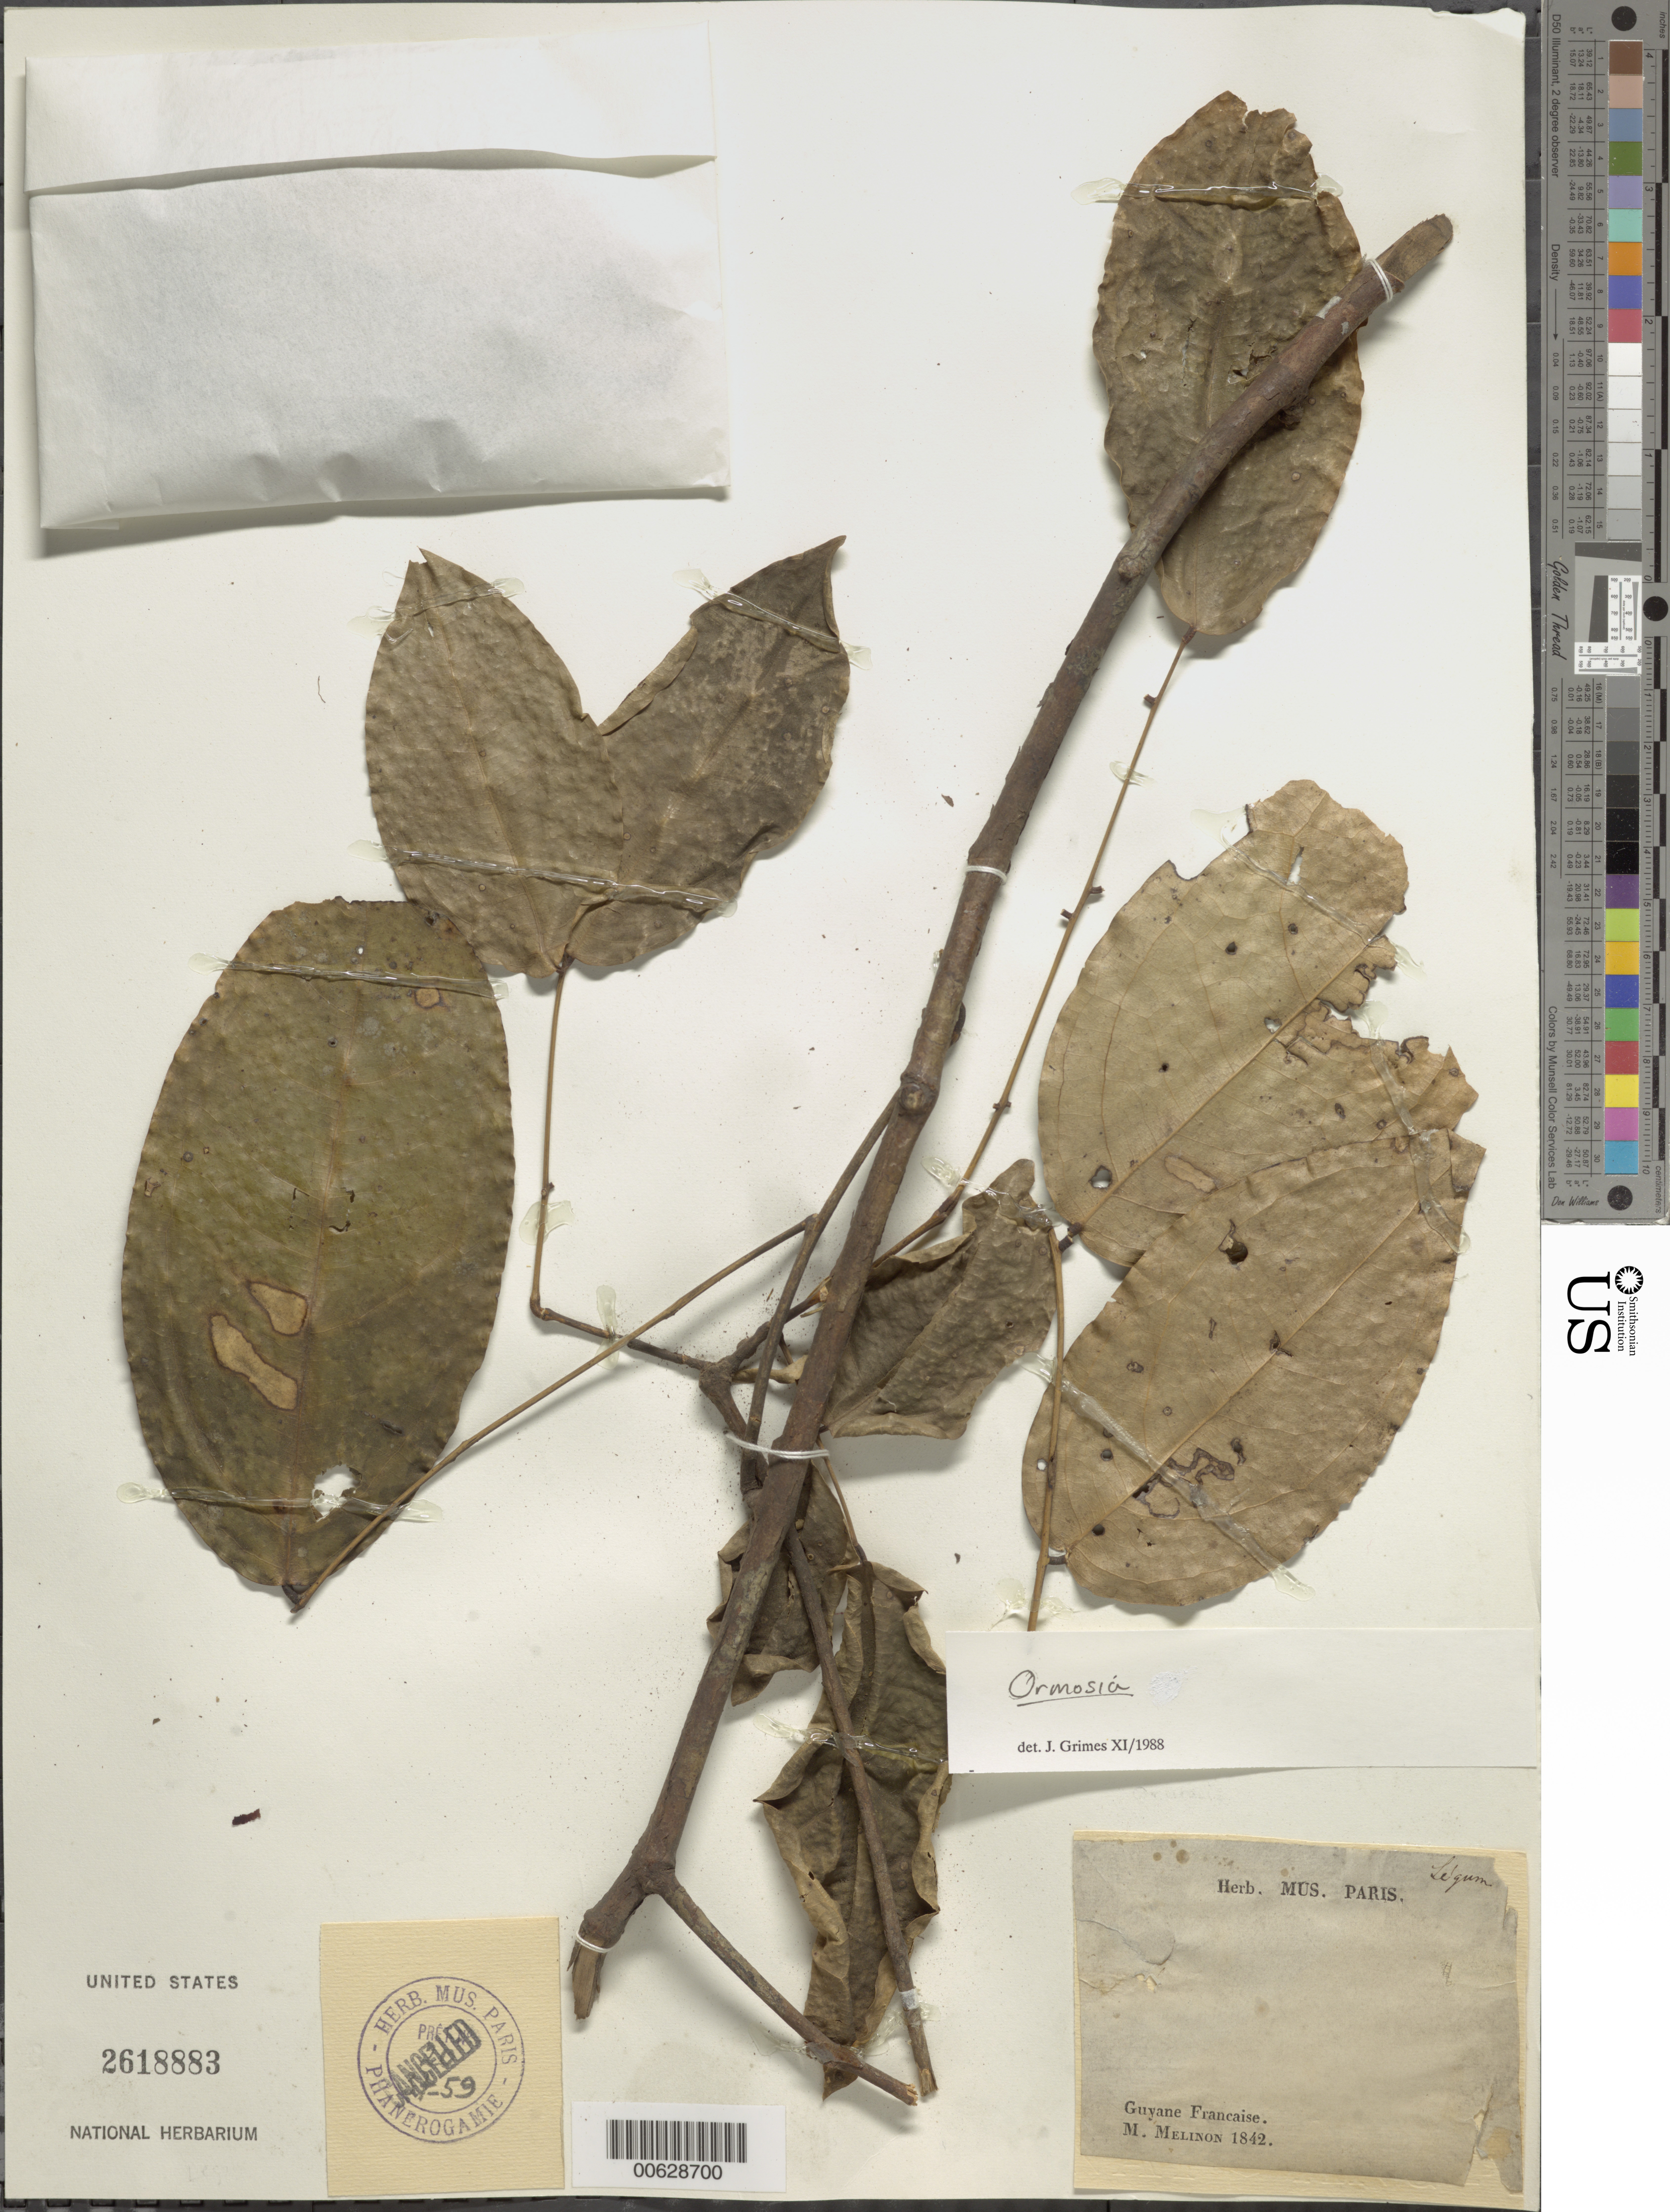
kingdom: Plantae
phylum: Tracheophyta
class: Magnoliopsida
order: Fabales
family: Fabaceae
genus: Ormosia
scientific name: Ormosia sp.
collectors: E. Mélinon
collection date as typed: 1842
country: French Guiana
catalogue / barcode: US 2618883